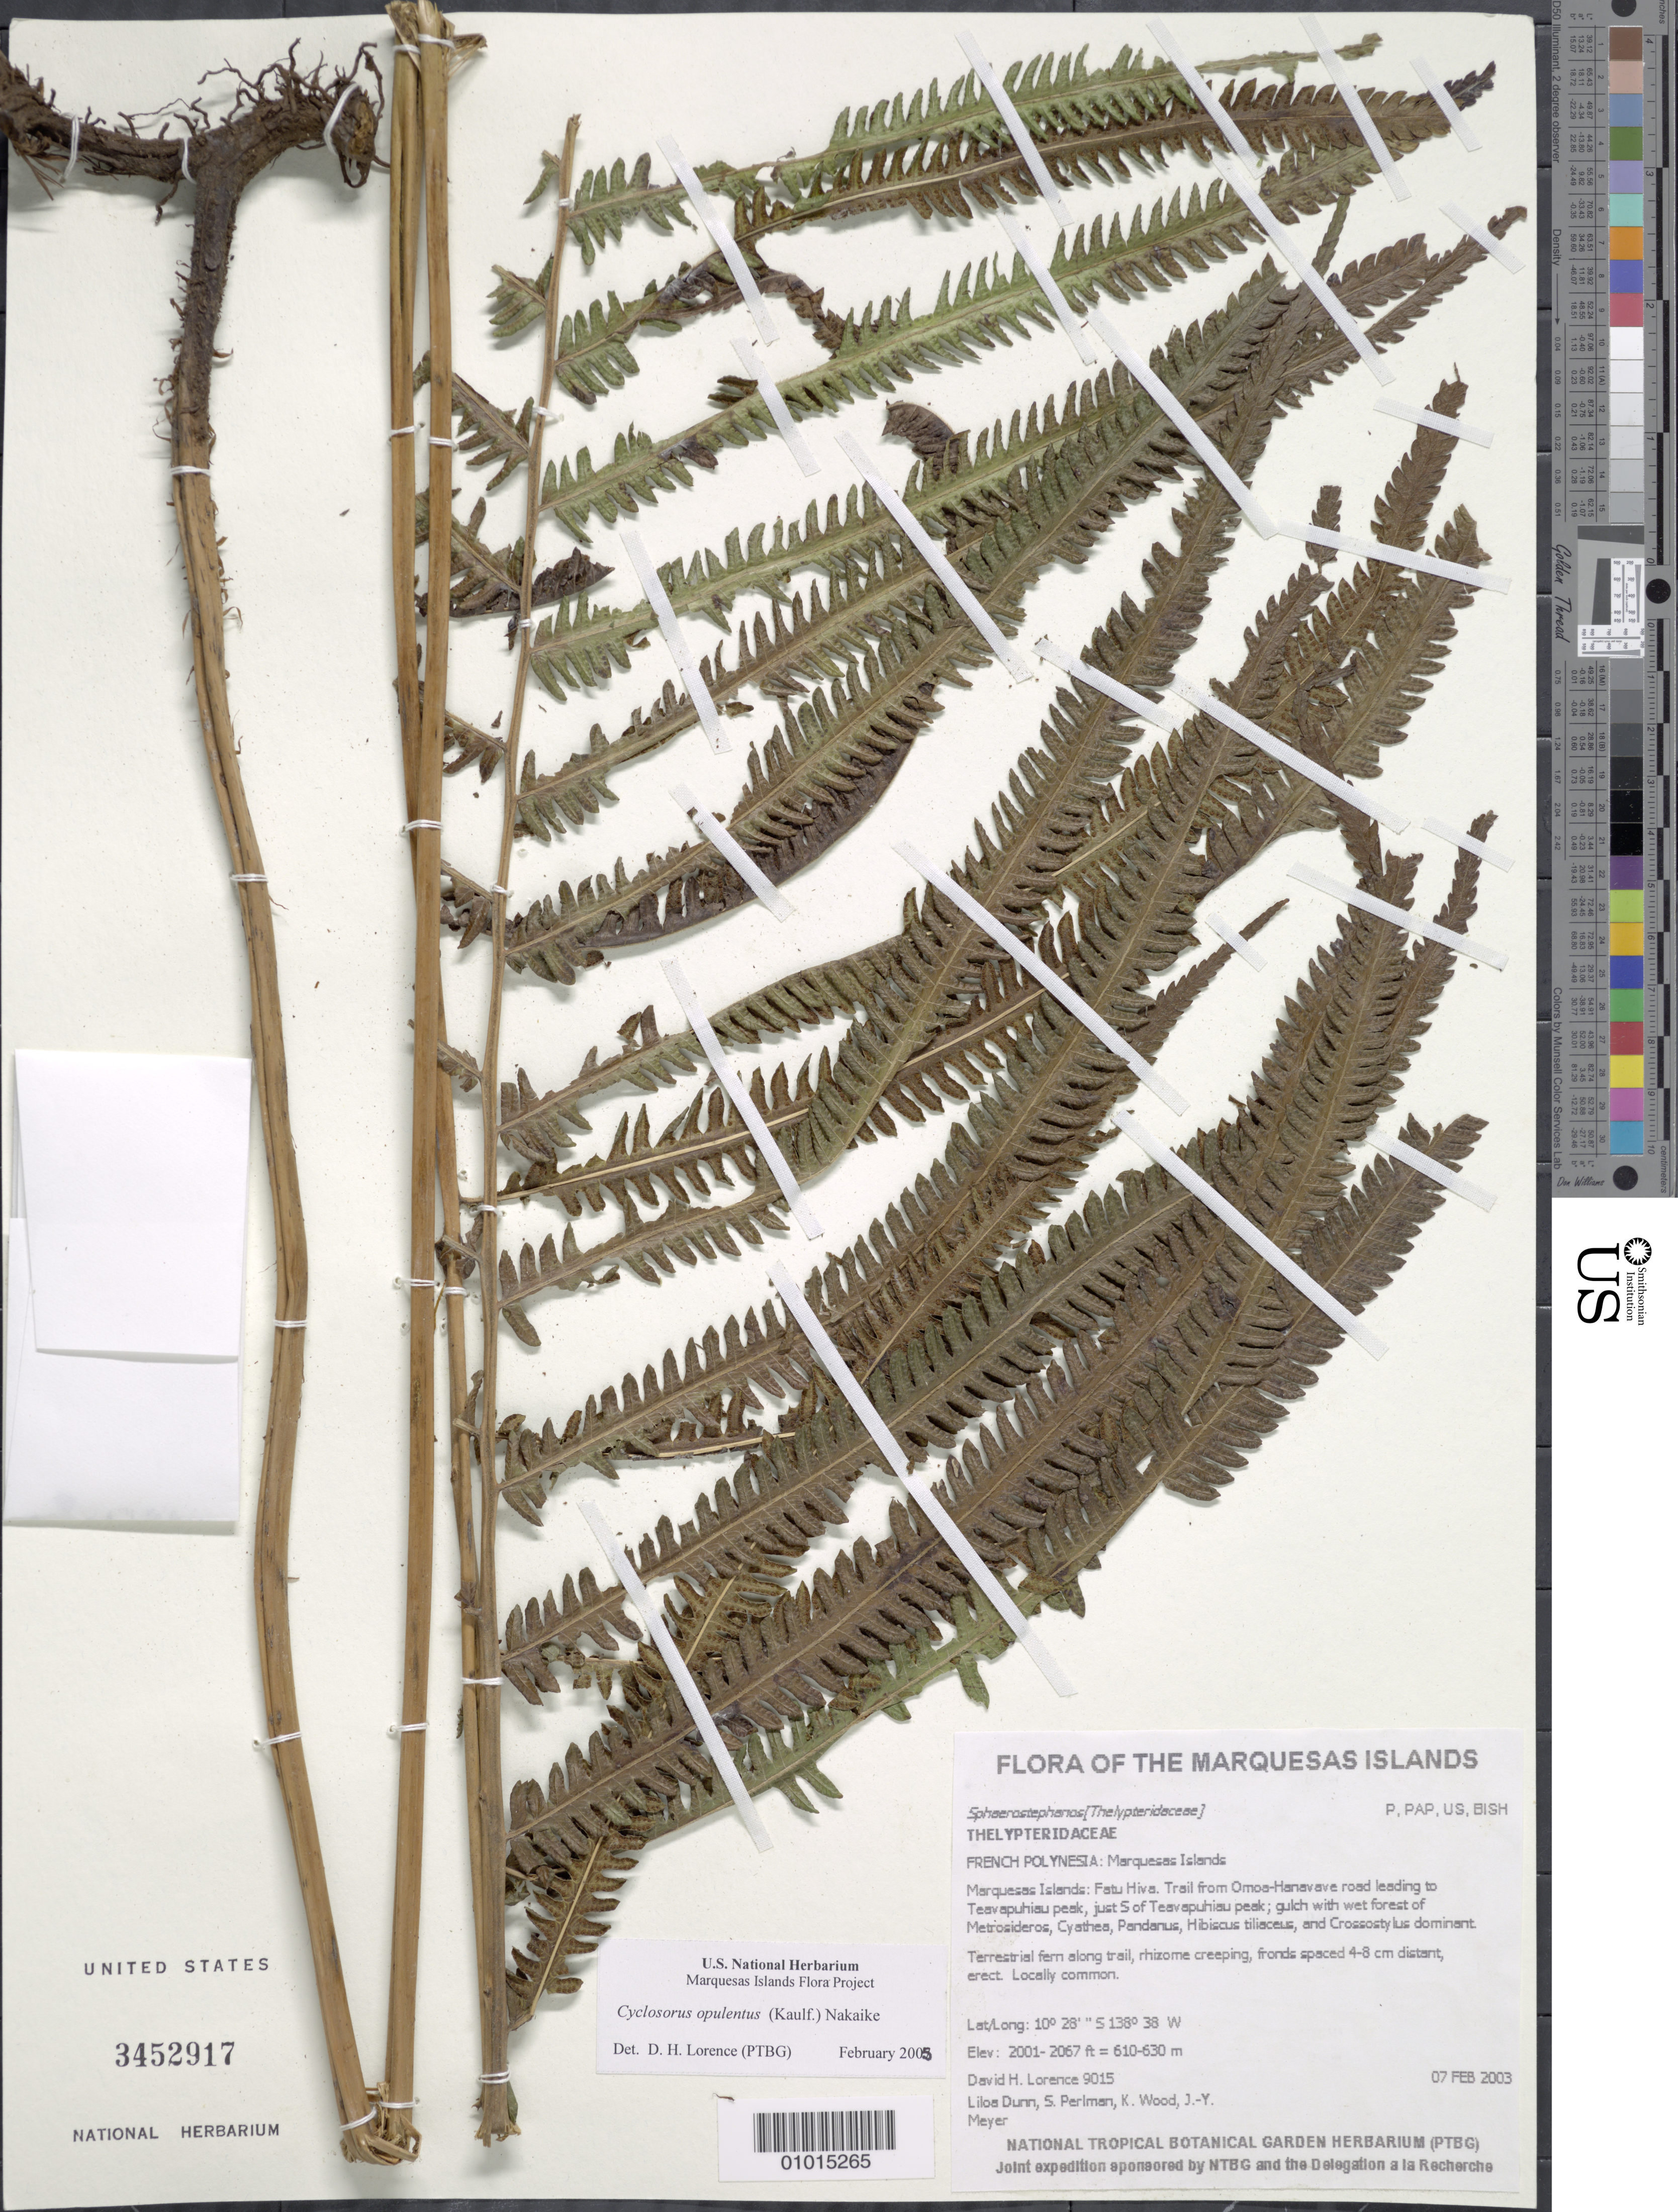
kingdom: Plantae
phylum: Tracheophyta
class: Polypodiopsida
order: Polypodiales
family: Thelypteridaceae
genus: Amphineuron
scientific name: Amphineuron opulentum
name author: (Kaulf.) Holttum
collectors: D. Lorence, L. Dunn, S. P. Perlman, K. R. Wood & J.-Y. Meyer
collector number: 9015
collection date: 2003-02-07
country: French Polynesia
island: Fatu Hiva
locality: Trail from Omoa-Hanavave road leading to Teavapuhiau peak, just S of Teavapuhiau peak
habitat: Gulch with wet forest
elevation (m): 610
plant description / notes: = Amphineuron opulentum(Kaulf.) Holtt.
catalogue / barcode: US 3452917